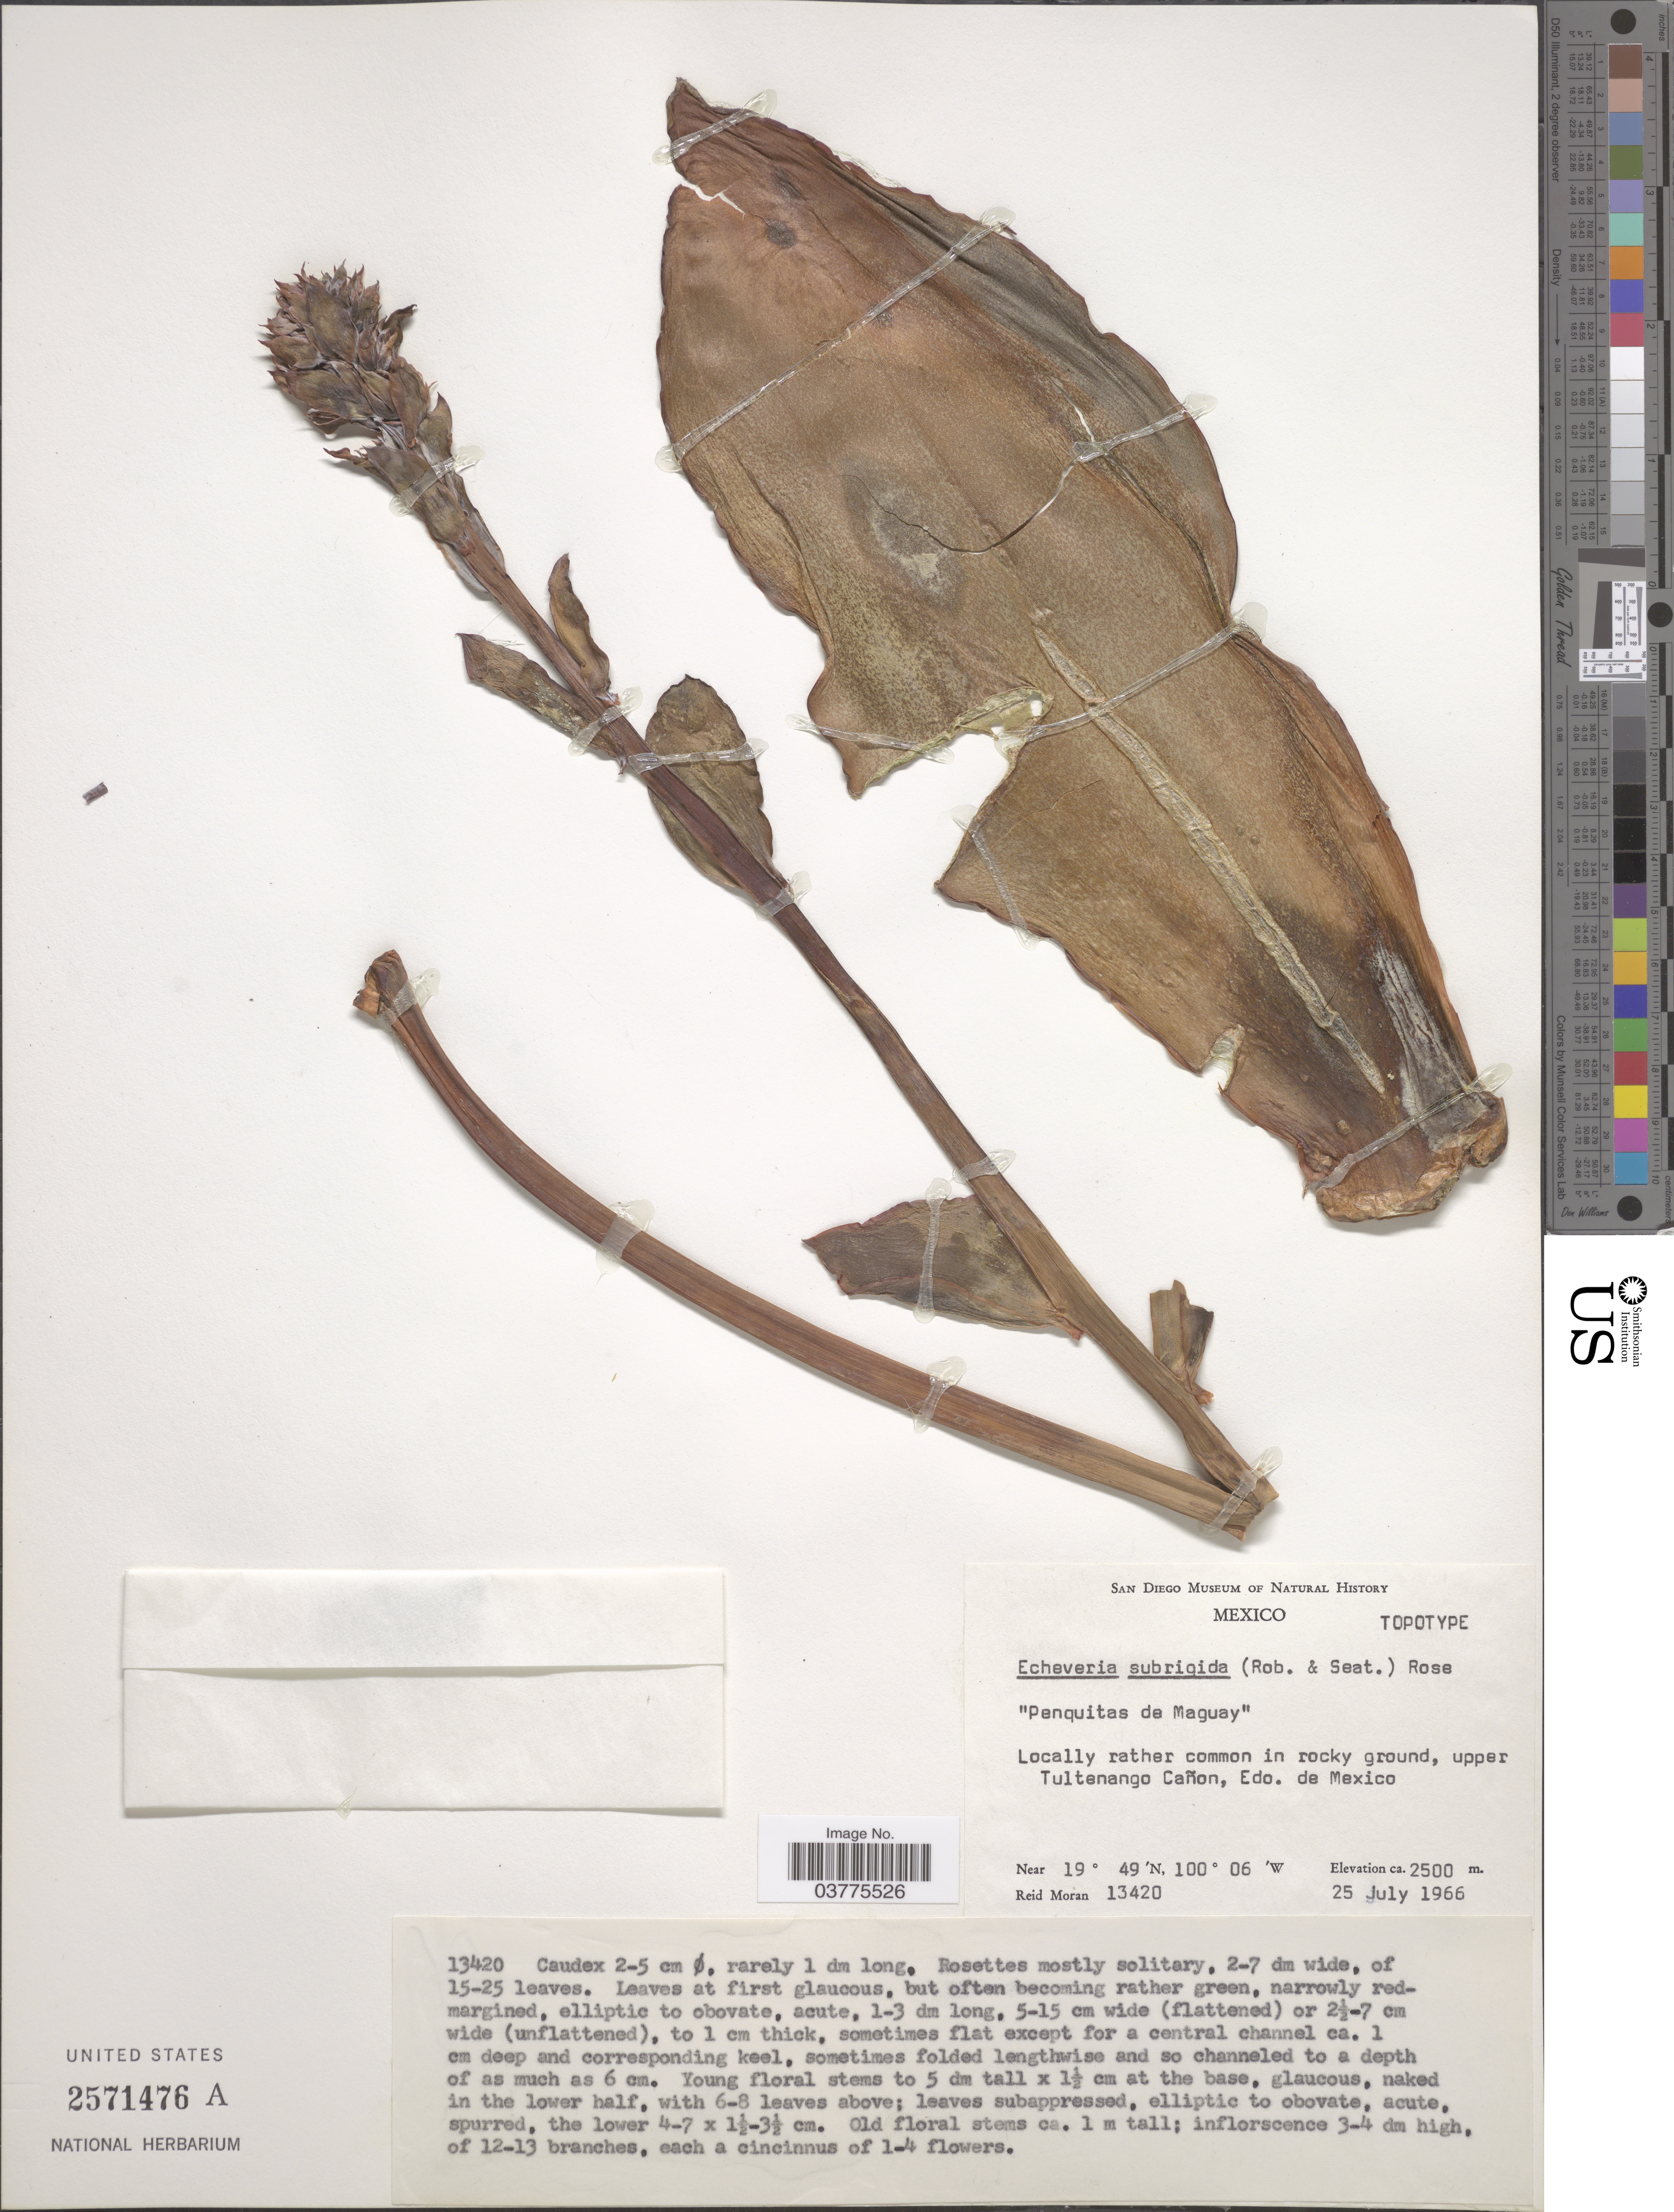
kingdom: Plantae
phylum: Tracheophyta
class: Magnoliopsida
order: Saxifragales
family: Crassulaceae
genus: Echeveria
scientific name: Echeveria subrigida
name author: (B.L. Rob. & Seaton) Rose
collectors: R. V. Moran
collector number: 13420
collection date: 1966-07-25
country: Mexico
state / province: México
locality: Upper Tultenango Cañon, Edo. de Mexico.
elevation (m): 2500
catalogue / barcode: US 2571476A